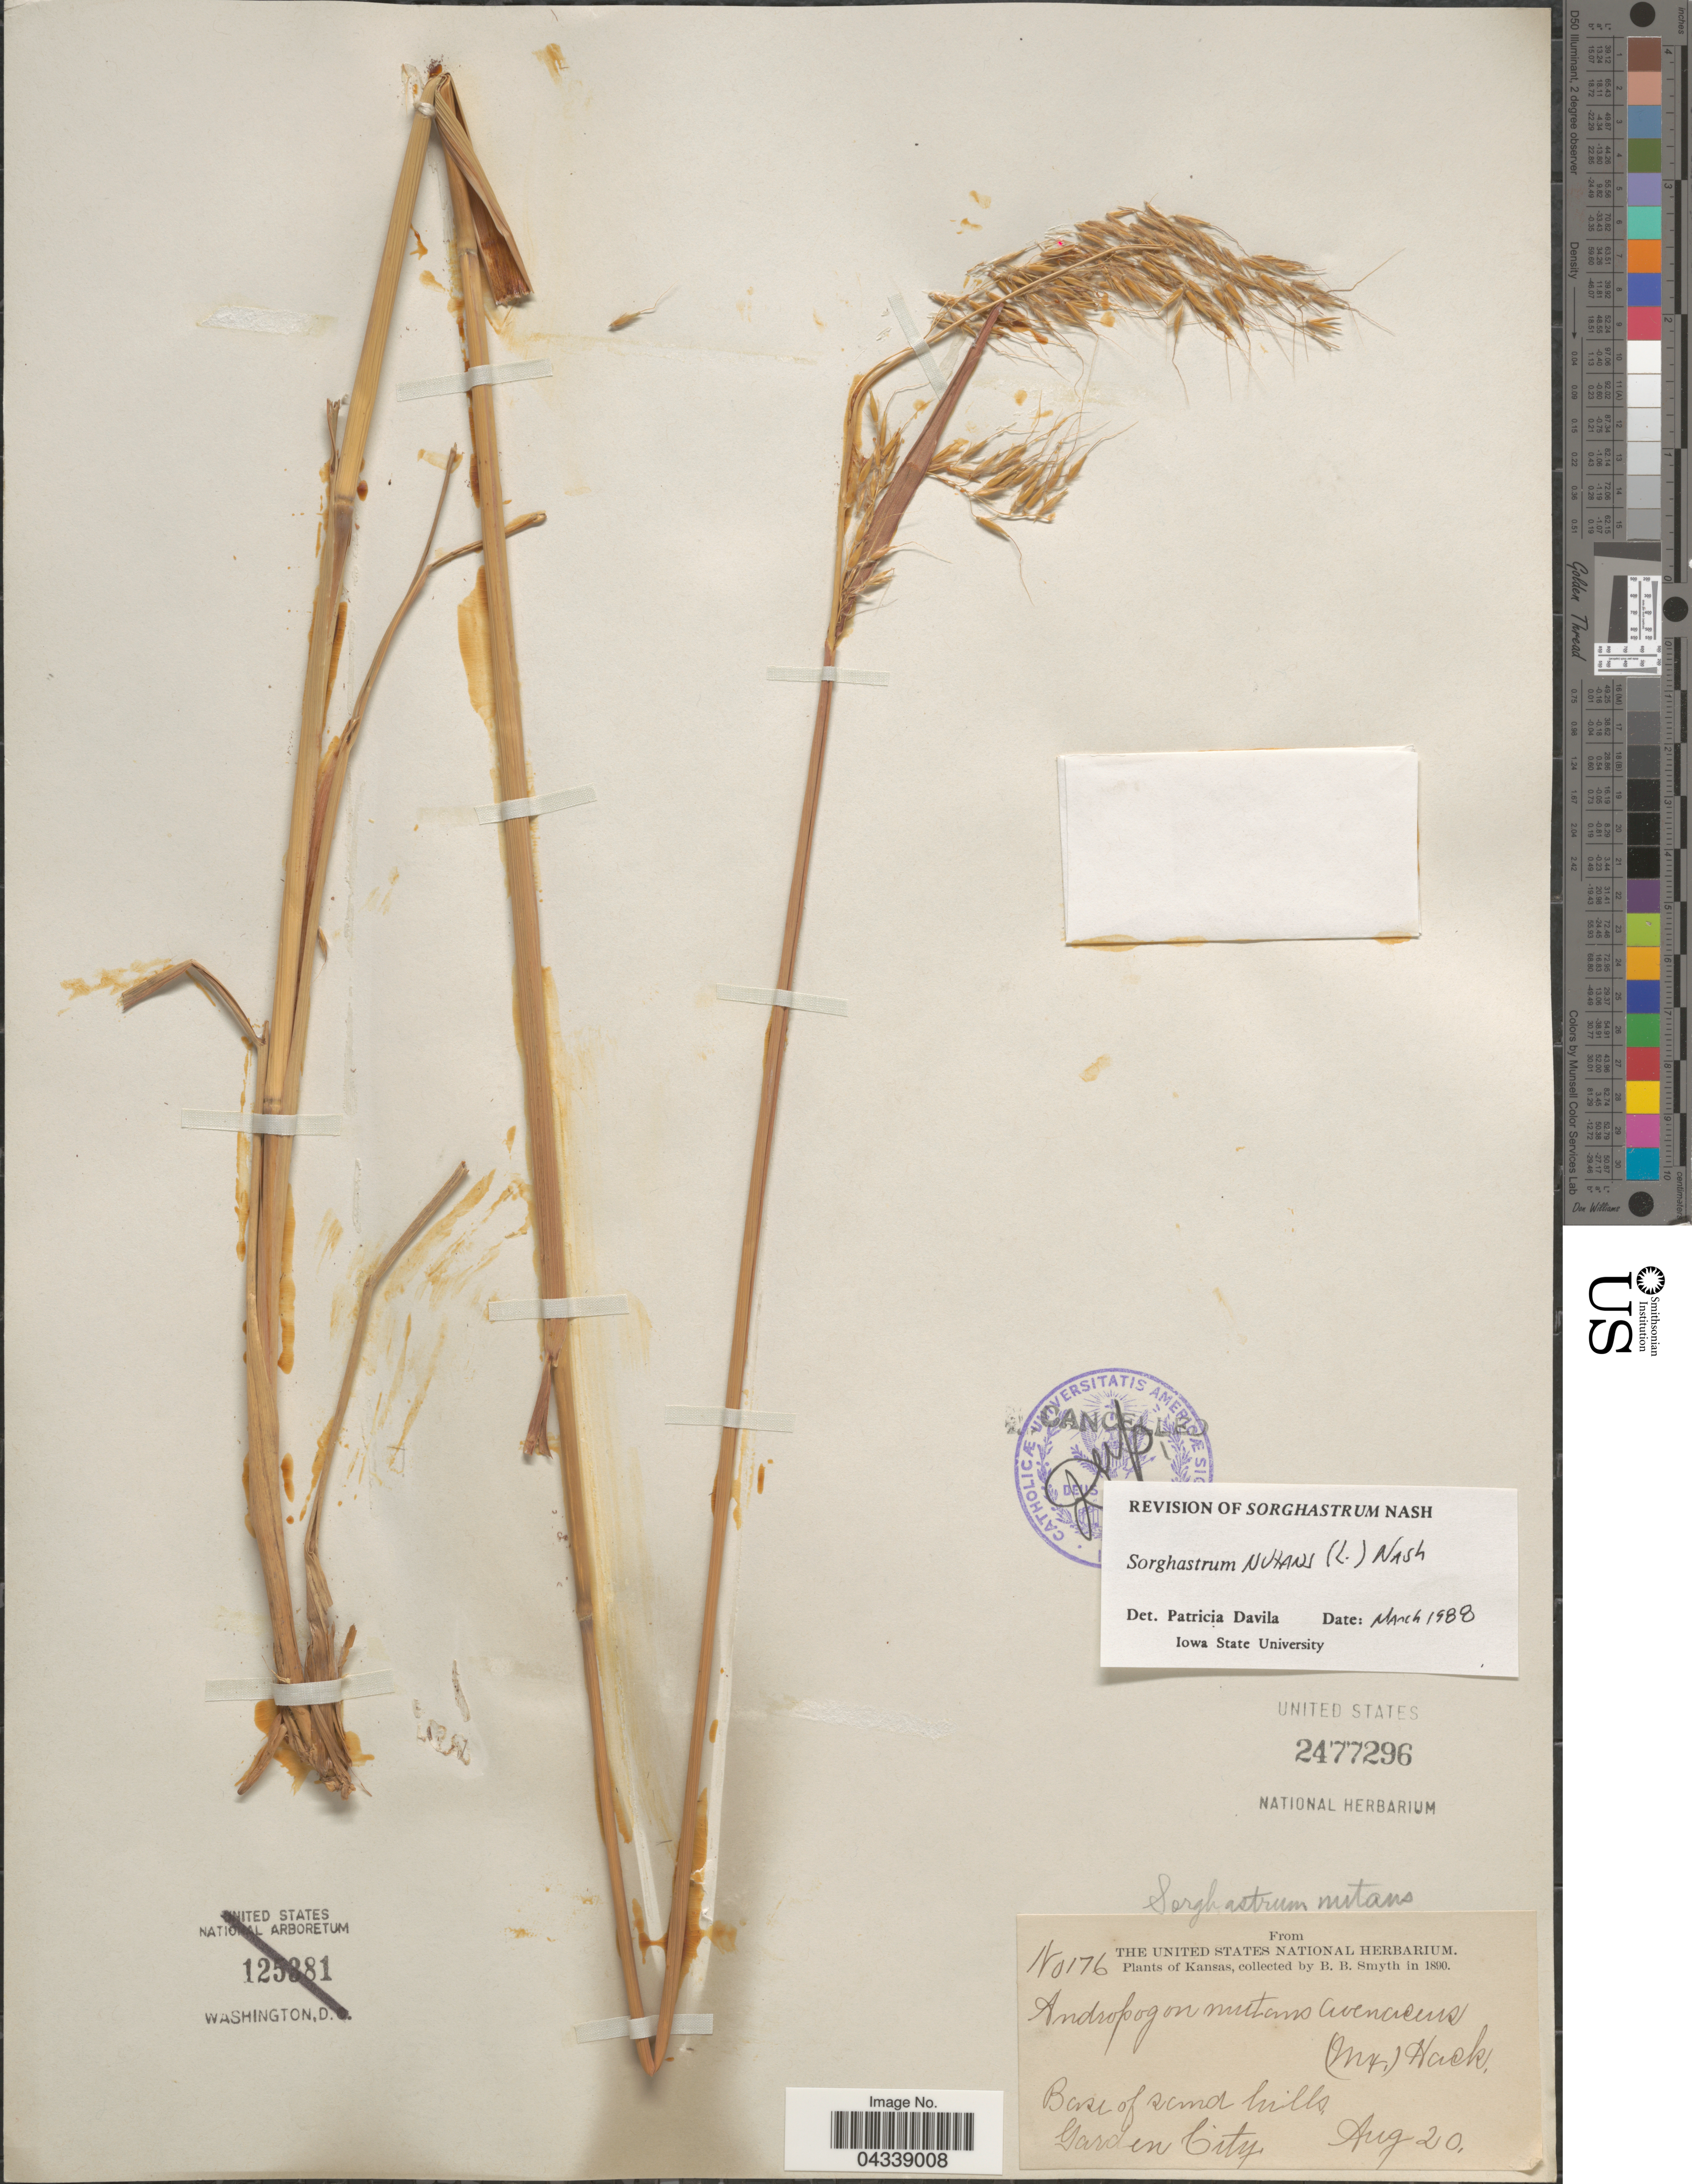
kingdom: Plantae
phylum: Tracheophyta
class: Liliopsida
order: Poales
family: Poaceae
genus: Sorghastrum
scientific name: Sorghastrum nutans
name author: (L.) Nash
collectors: B. Smyth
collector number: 176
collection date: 1890-08-20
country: United States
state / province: Kansas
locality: Base of sand hills. Garden City.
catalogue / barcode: US 2477296